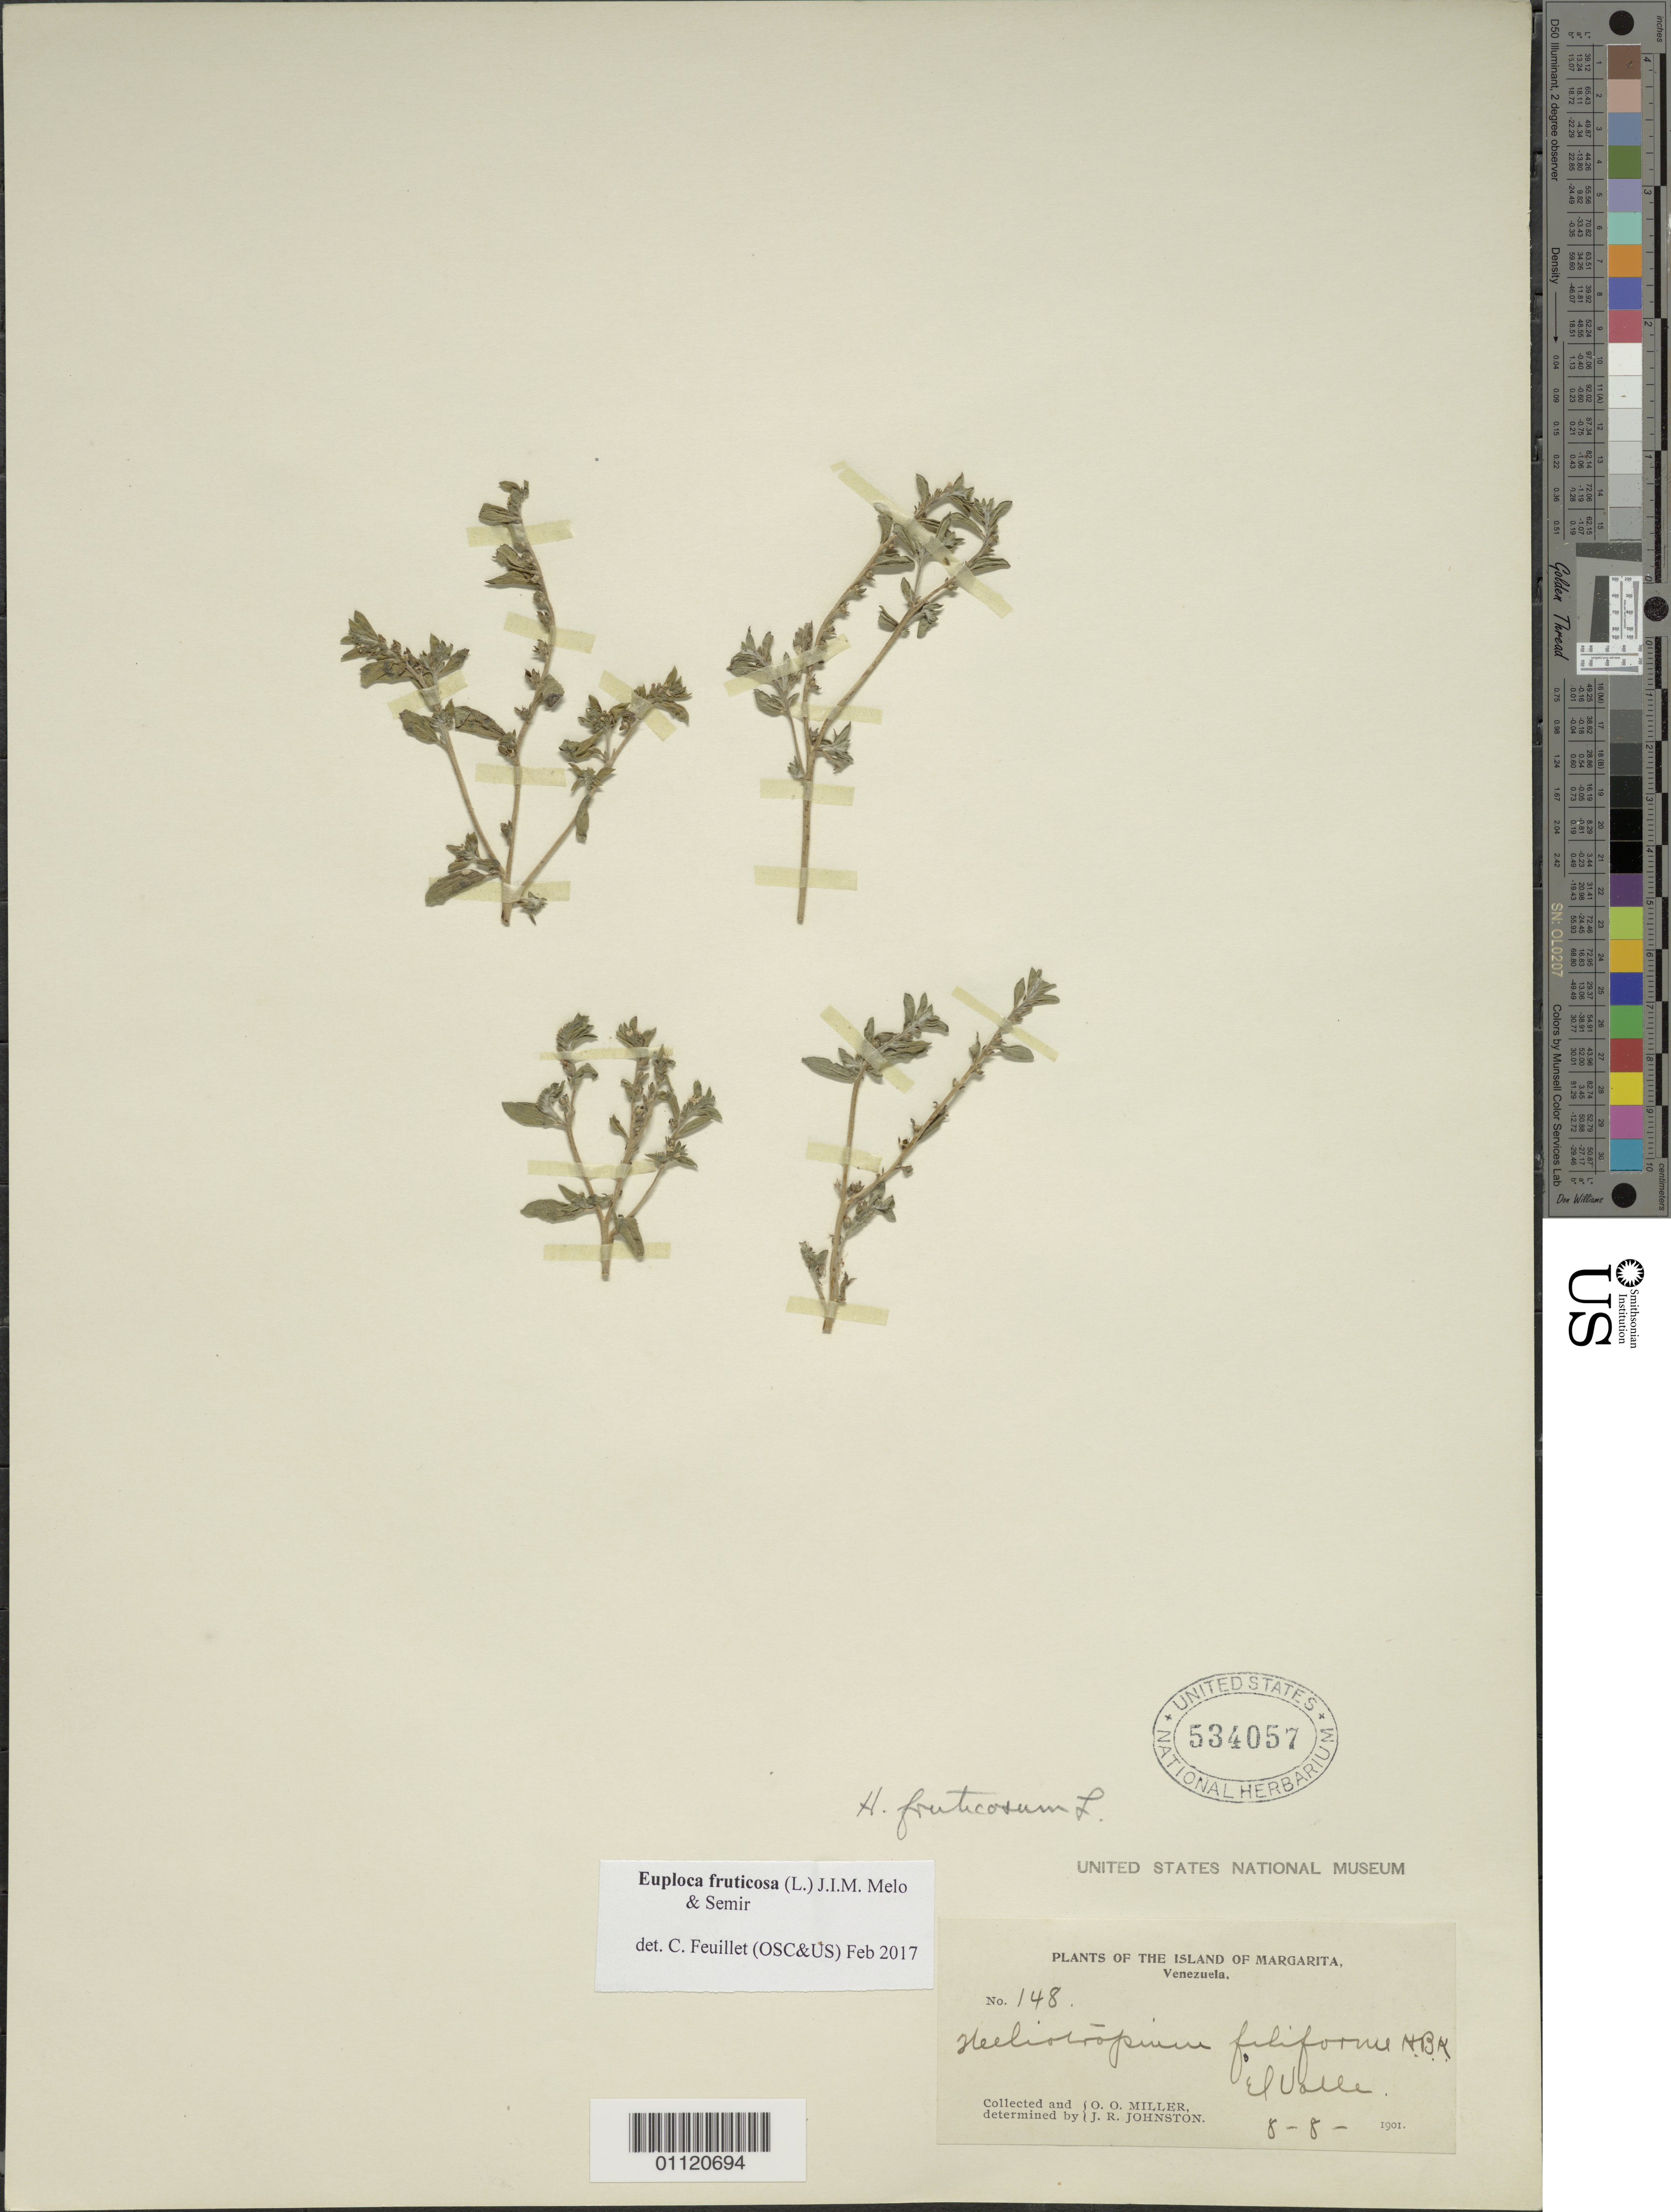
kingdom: Plantae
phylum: Tracheophyta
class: Magnoliopsida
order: Boraginales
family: Heliotropiaceae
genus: Heliotropium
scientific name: Heliotropium fruticosum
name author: L.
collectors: O. O. Miller & J. Johnston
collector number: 148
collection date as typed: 08 Aug 1901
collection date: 1901-08-08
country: Venezuela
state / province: Nueva Esparta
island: Margarita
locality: El Valle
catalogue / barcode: US 534057